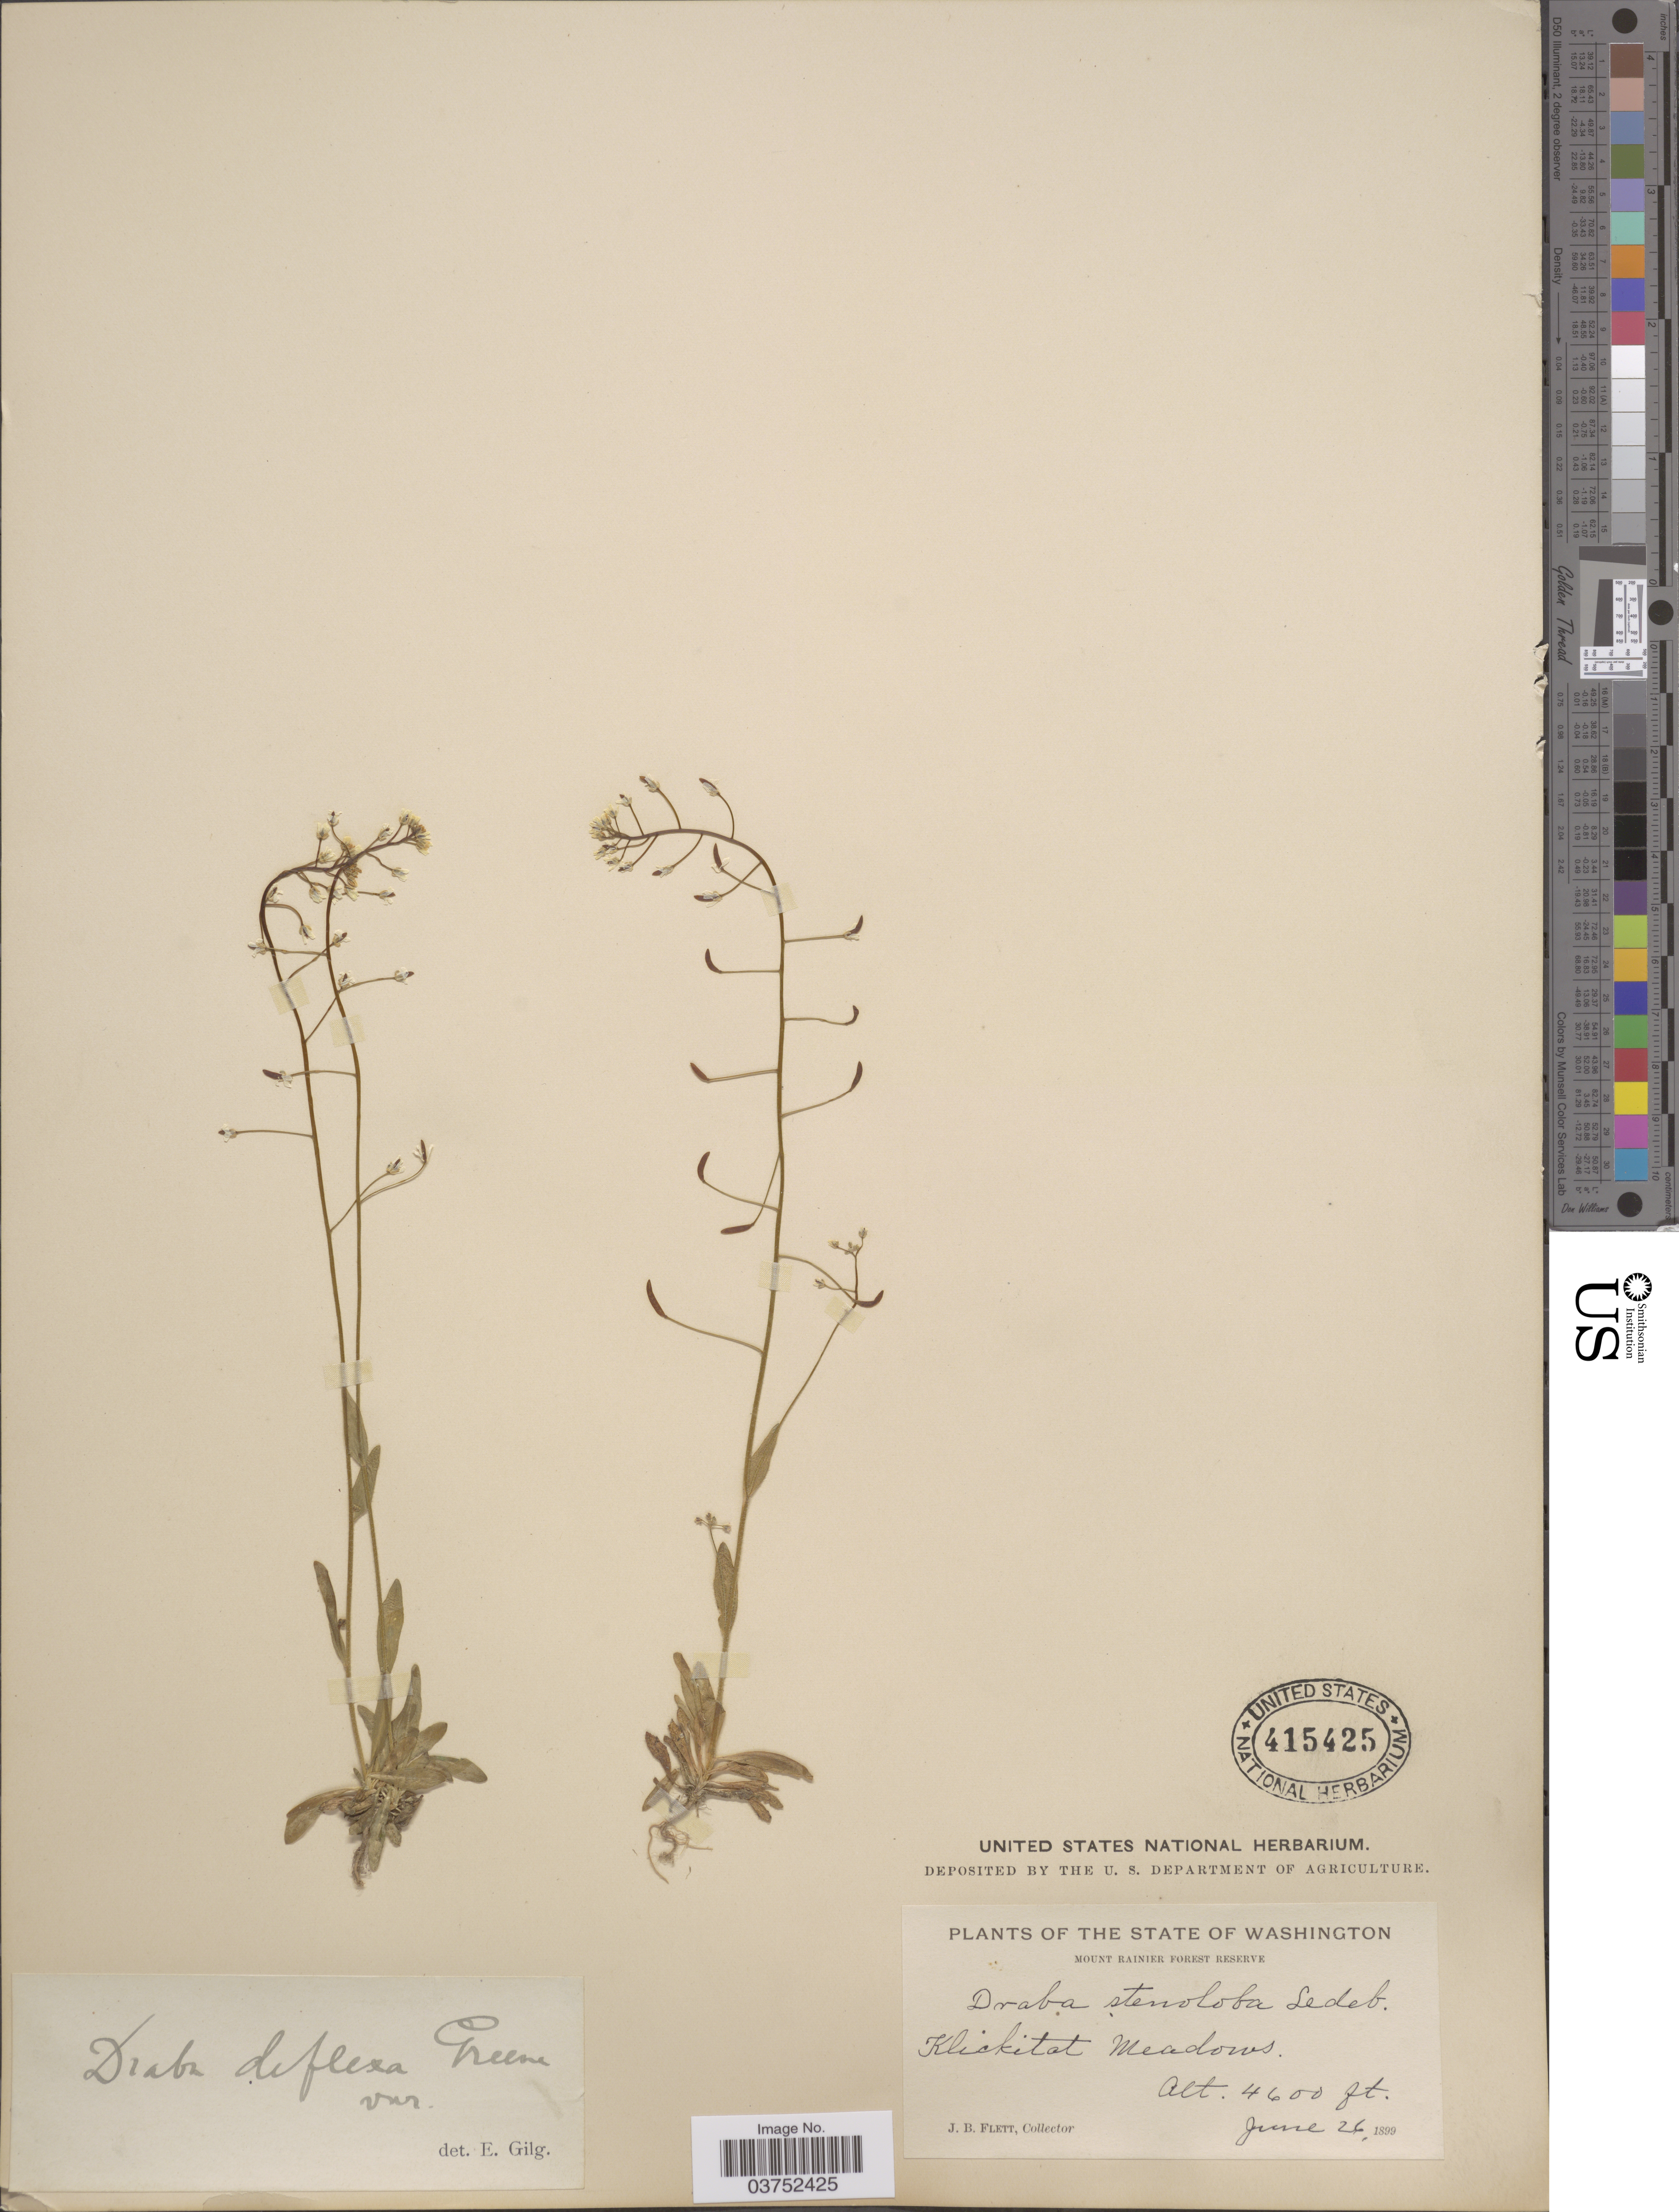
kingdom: Plantae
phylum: Tracheophyta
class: Magnoliopsida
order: Brassicales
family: Brassicaceae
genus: Draba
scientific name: Draba stenoloba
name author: Ledeb.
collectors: J. Flett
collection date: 1899-06-26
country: United States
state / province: Washington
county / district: Klickitat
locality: Mount Rainier Forest Reserve. Klickitat Meadows.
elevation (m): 1402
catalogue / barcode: US 415425